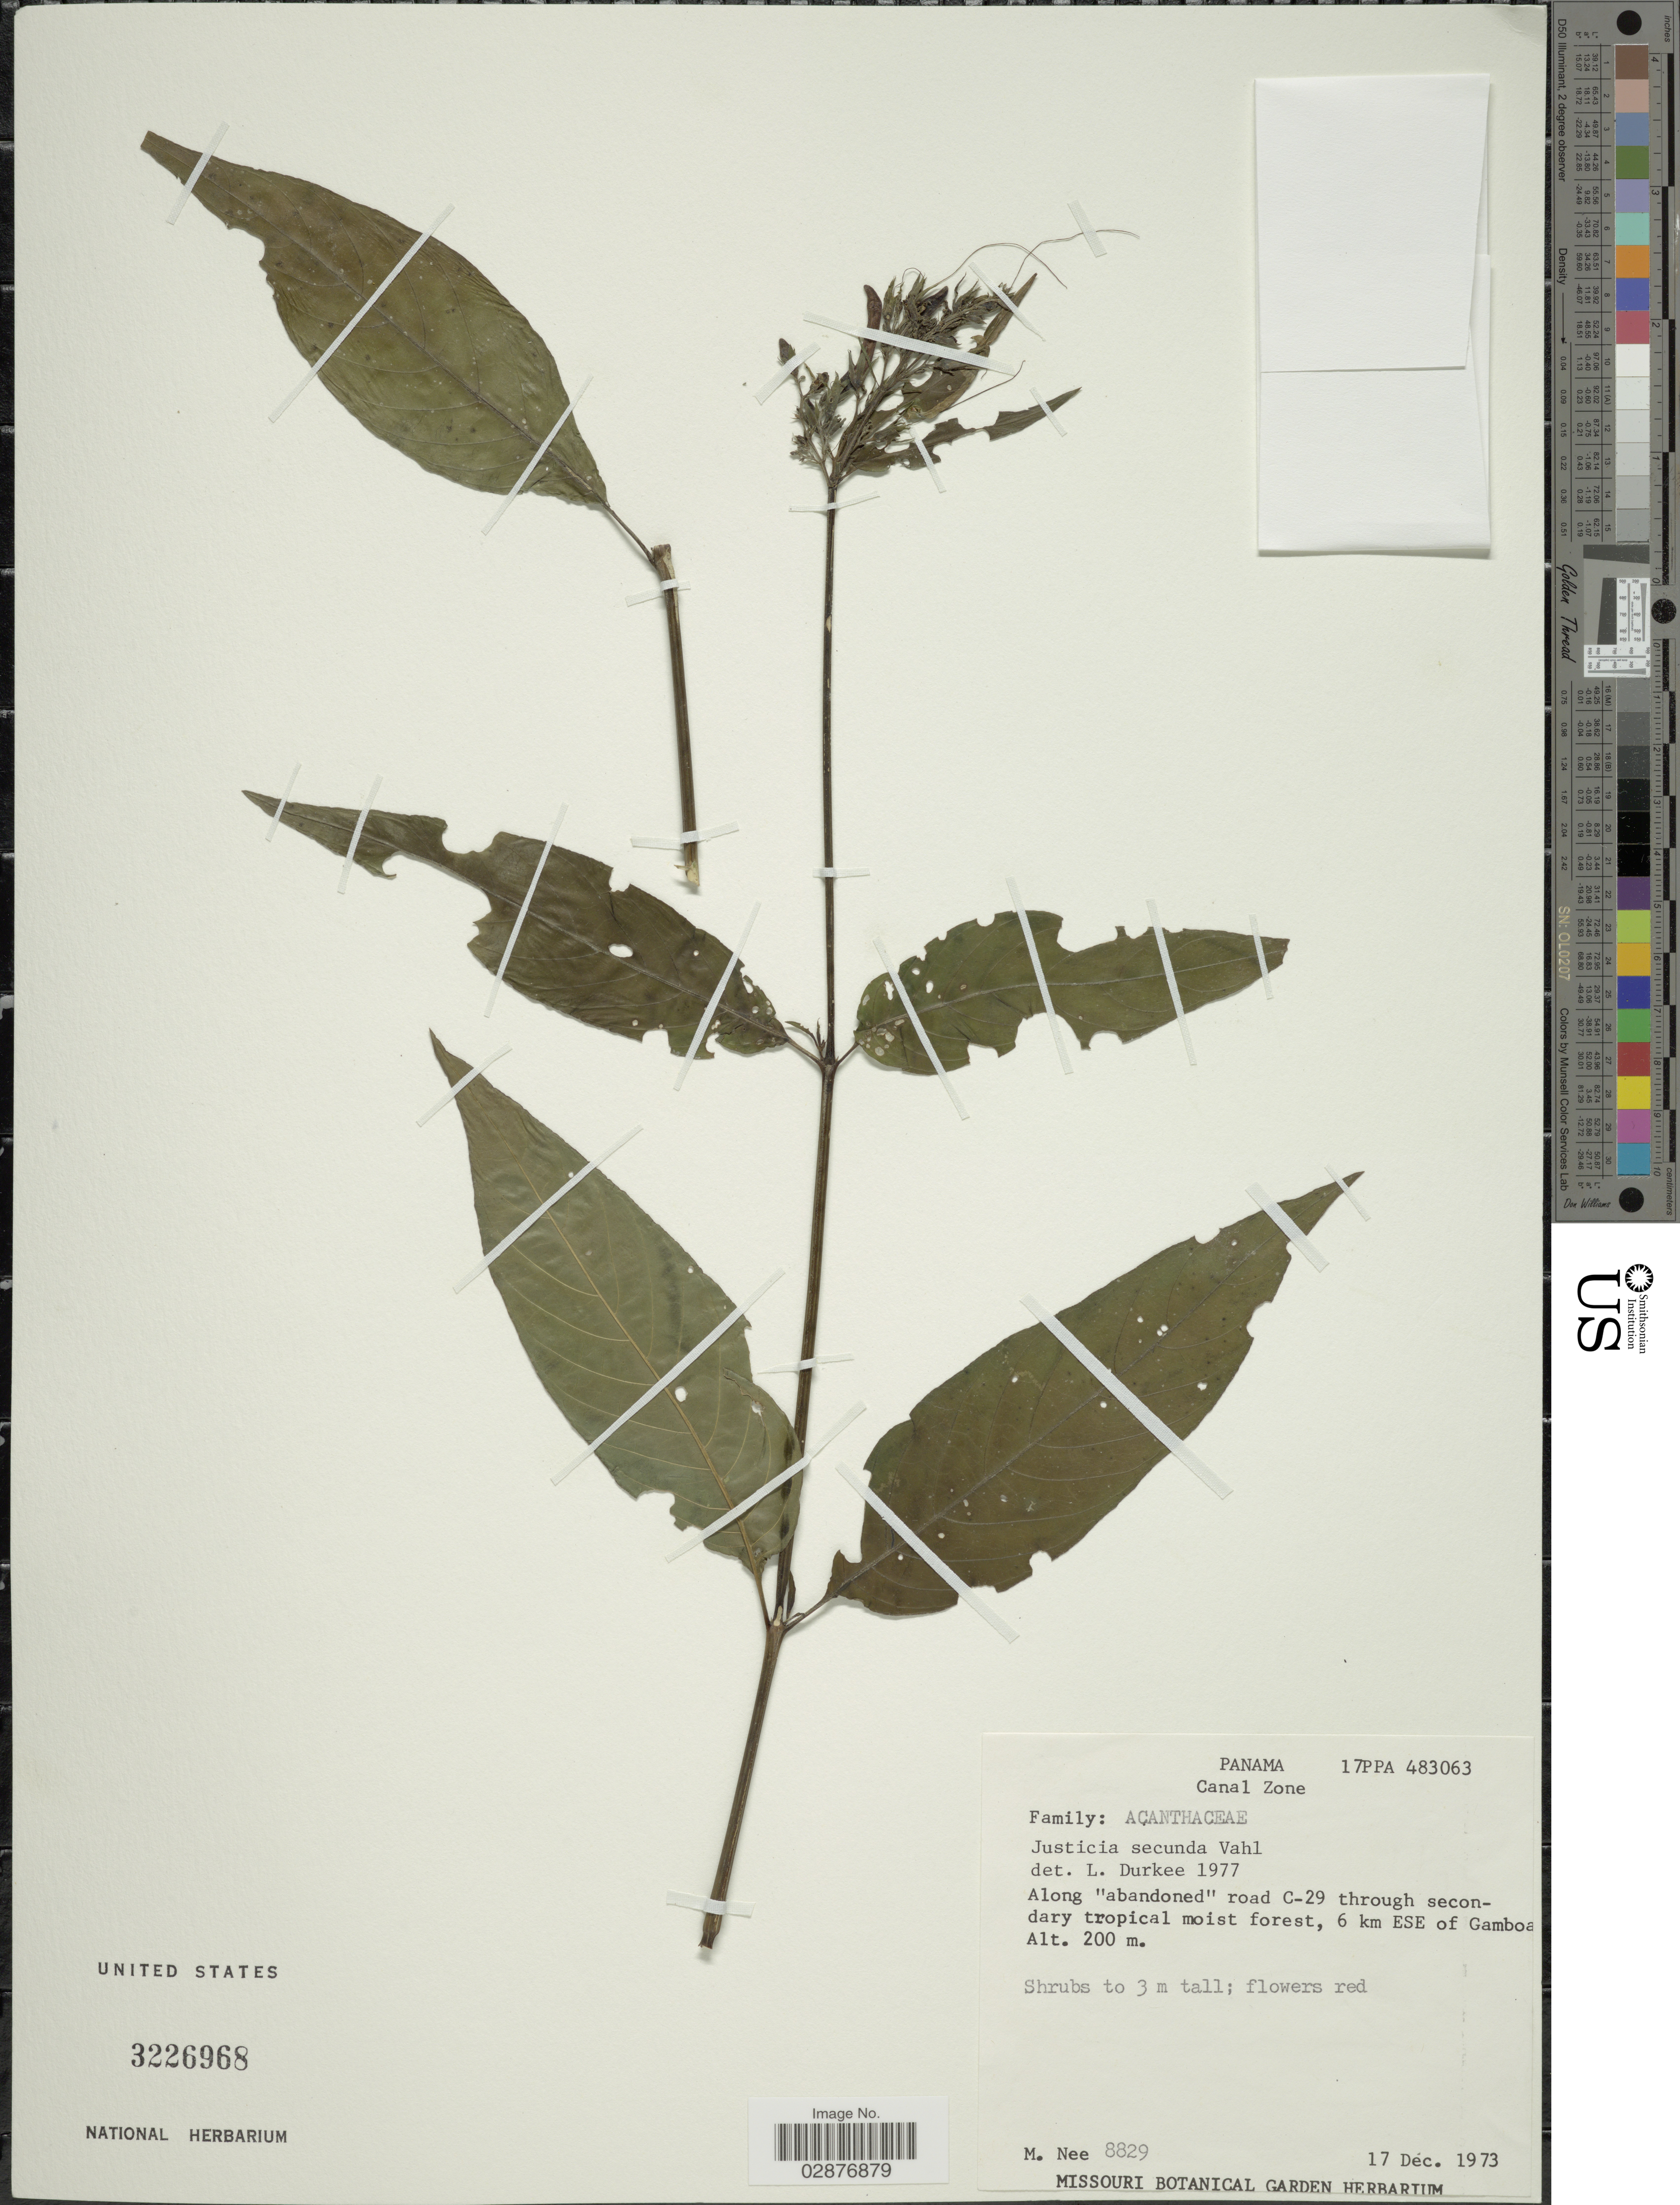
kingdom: Plantae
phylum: Tracheophyta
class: Magnoliopsida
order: Lamiales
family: Acanthaceae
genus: Justicia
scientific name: Justicia secunda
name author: Vahl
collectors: M. Nee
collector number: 8829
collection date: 1973-12-17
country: Panama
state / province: Colón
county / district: Canal Zone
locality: Canal Zone. Along "abandoned" road C-29 through secondary tropical moist forest, 6 km ESE of Gamboa.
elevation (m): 200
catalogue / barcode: US 3226968